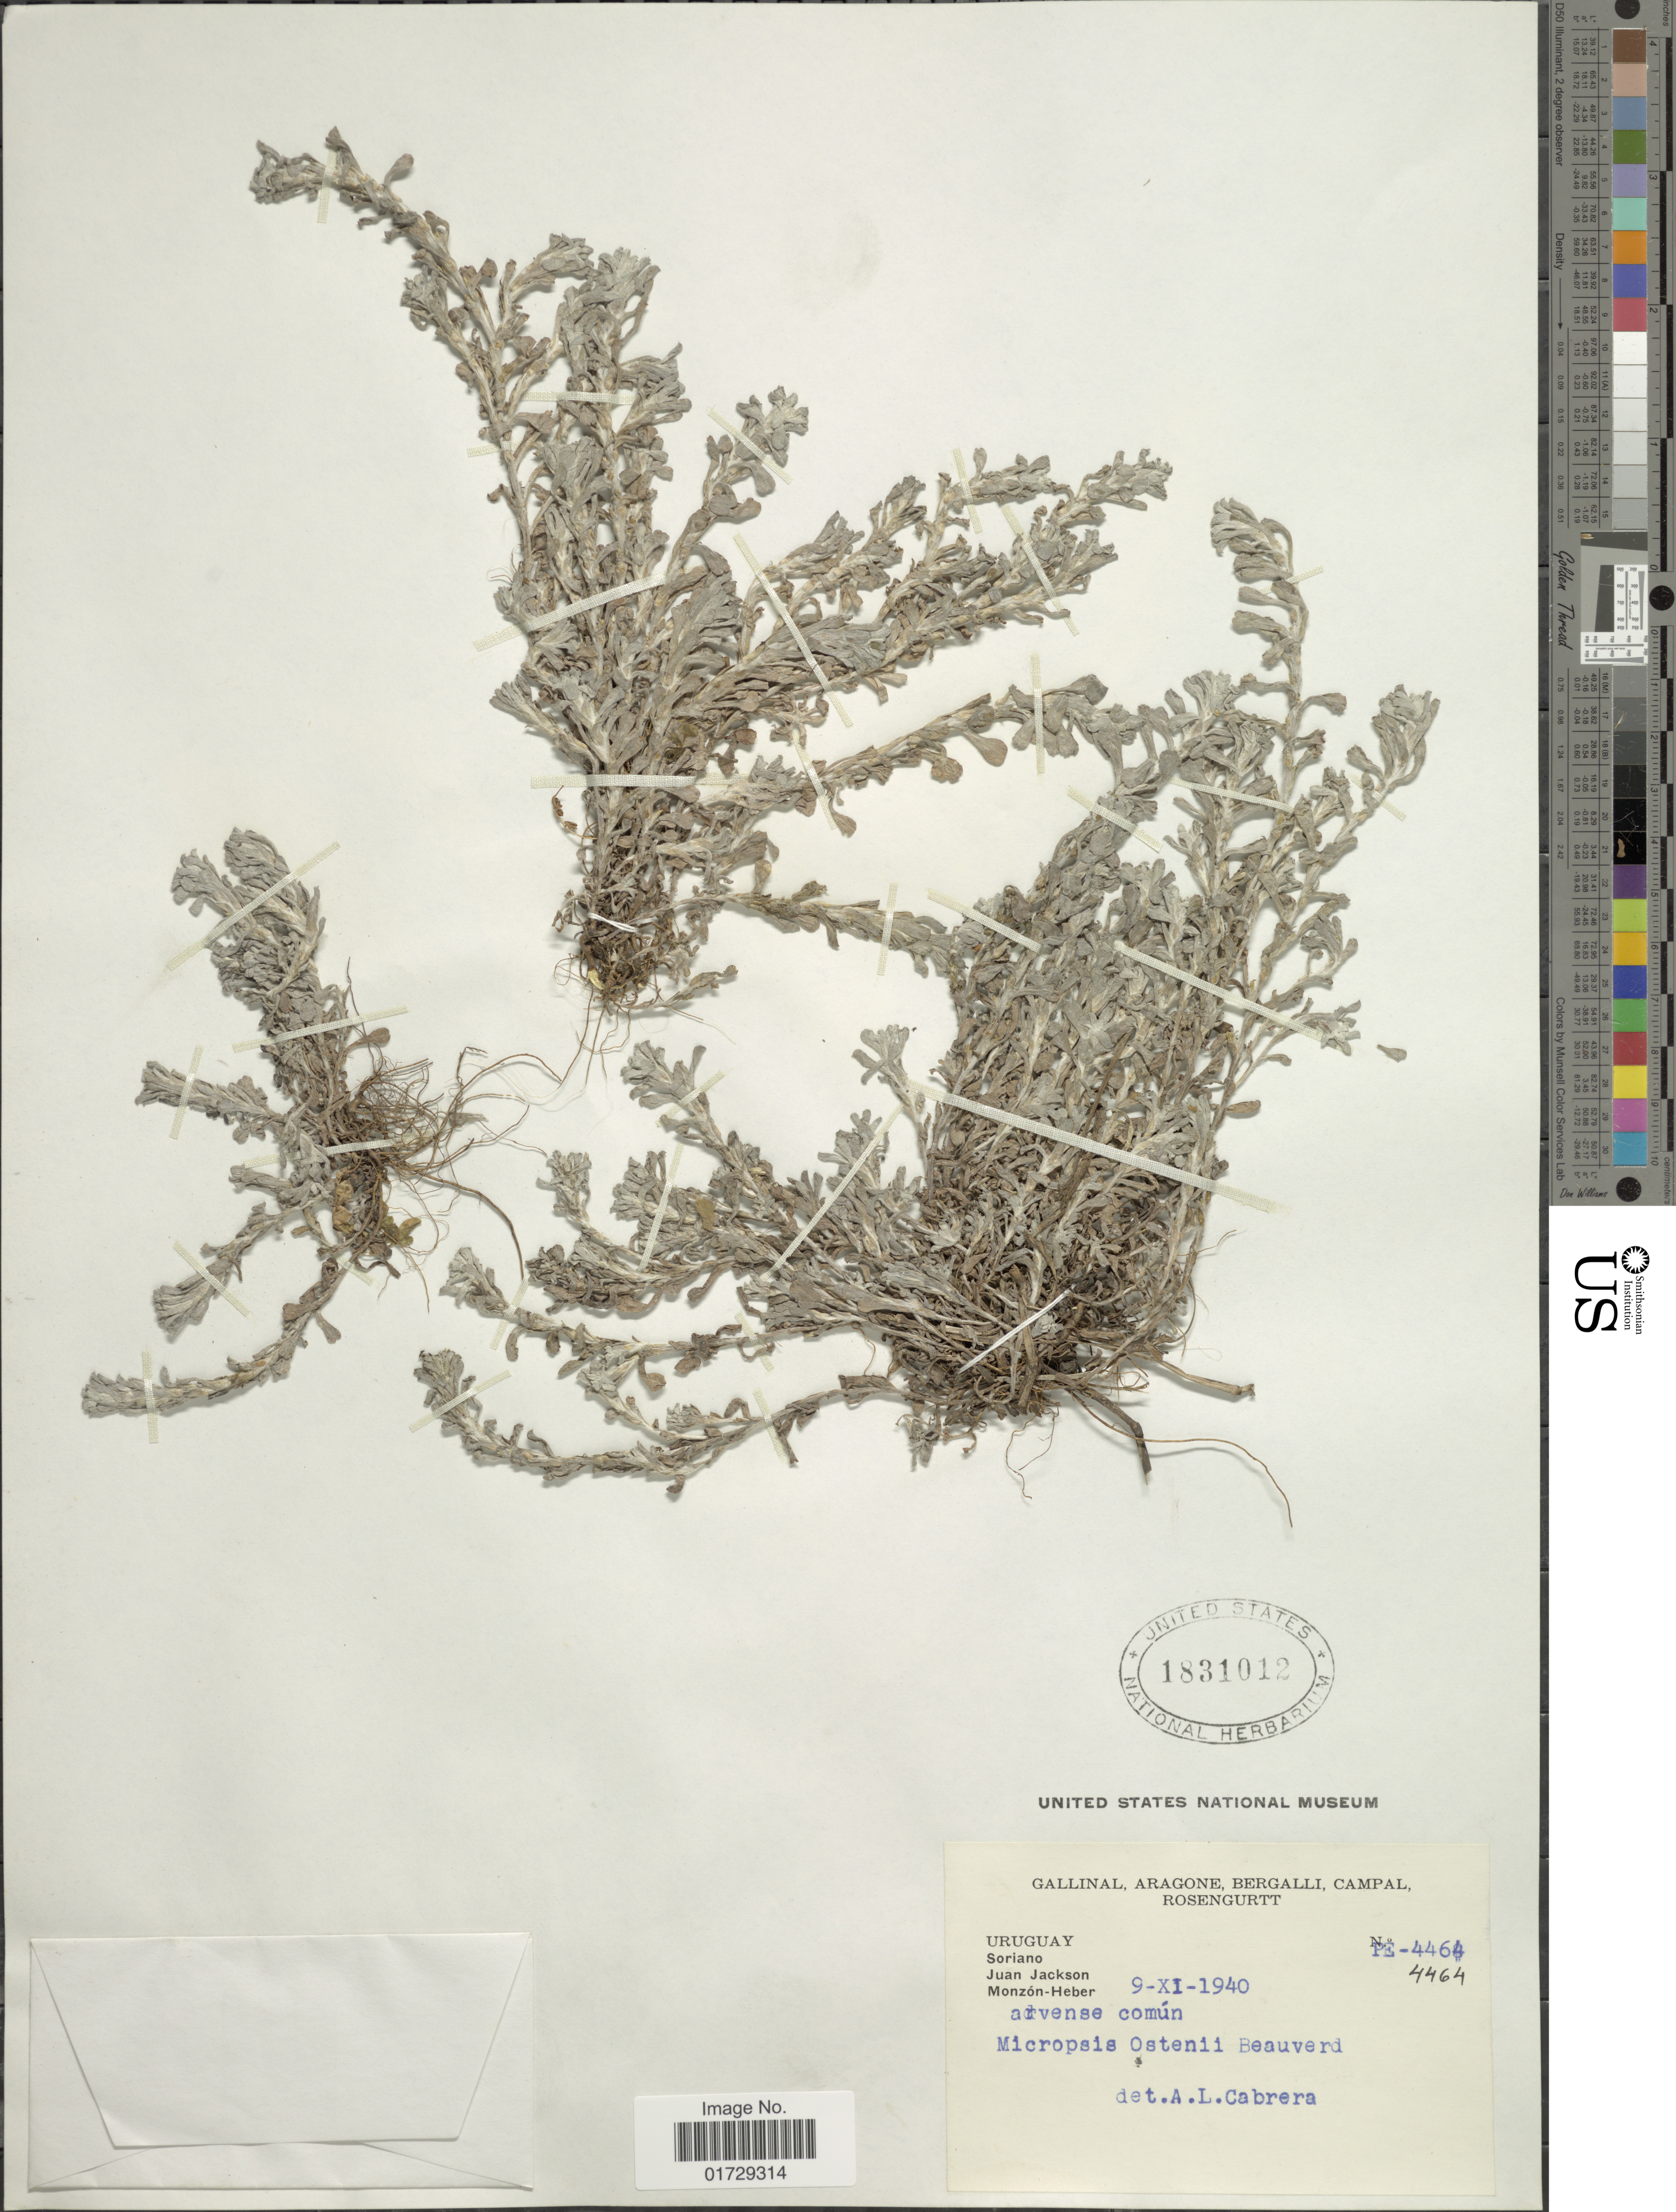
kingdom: Plantae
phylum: Tracheophyta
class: Magnoliopsida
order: Asterales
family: Asteraceae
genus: Micropsis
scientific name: Micropsis ostenii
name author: P. Beauv.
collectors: J. Jackson, -- Aragone, -- Bergalli, -- Campal & Rosengurtt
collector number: PE4464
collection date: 1940-11-09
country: Uruguay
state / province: Soriano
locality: Juan Jackson, Monzon-Heber [unsure placement]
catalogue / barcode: US 1831012